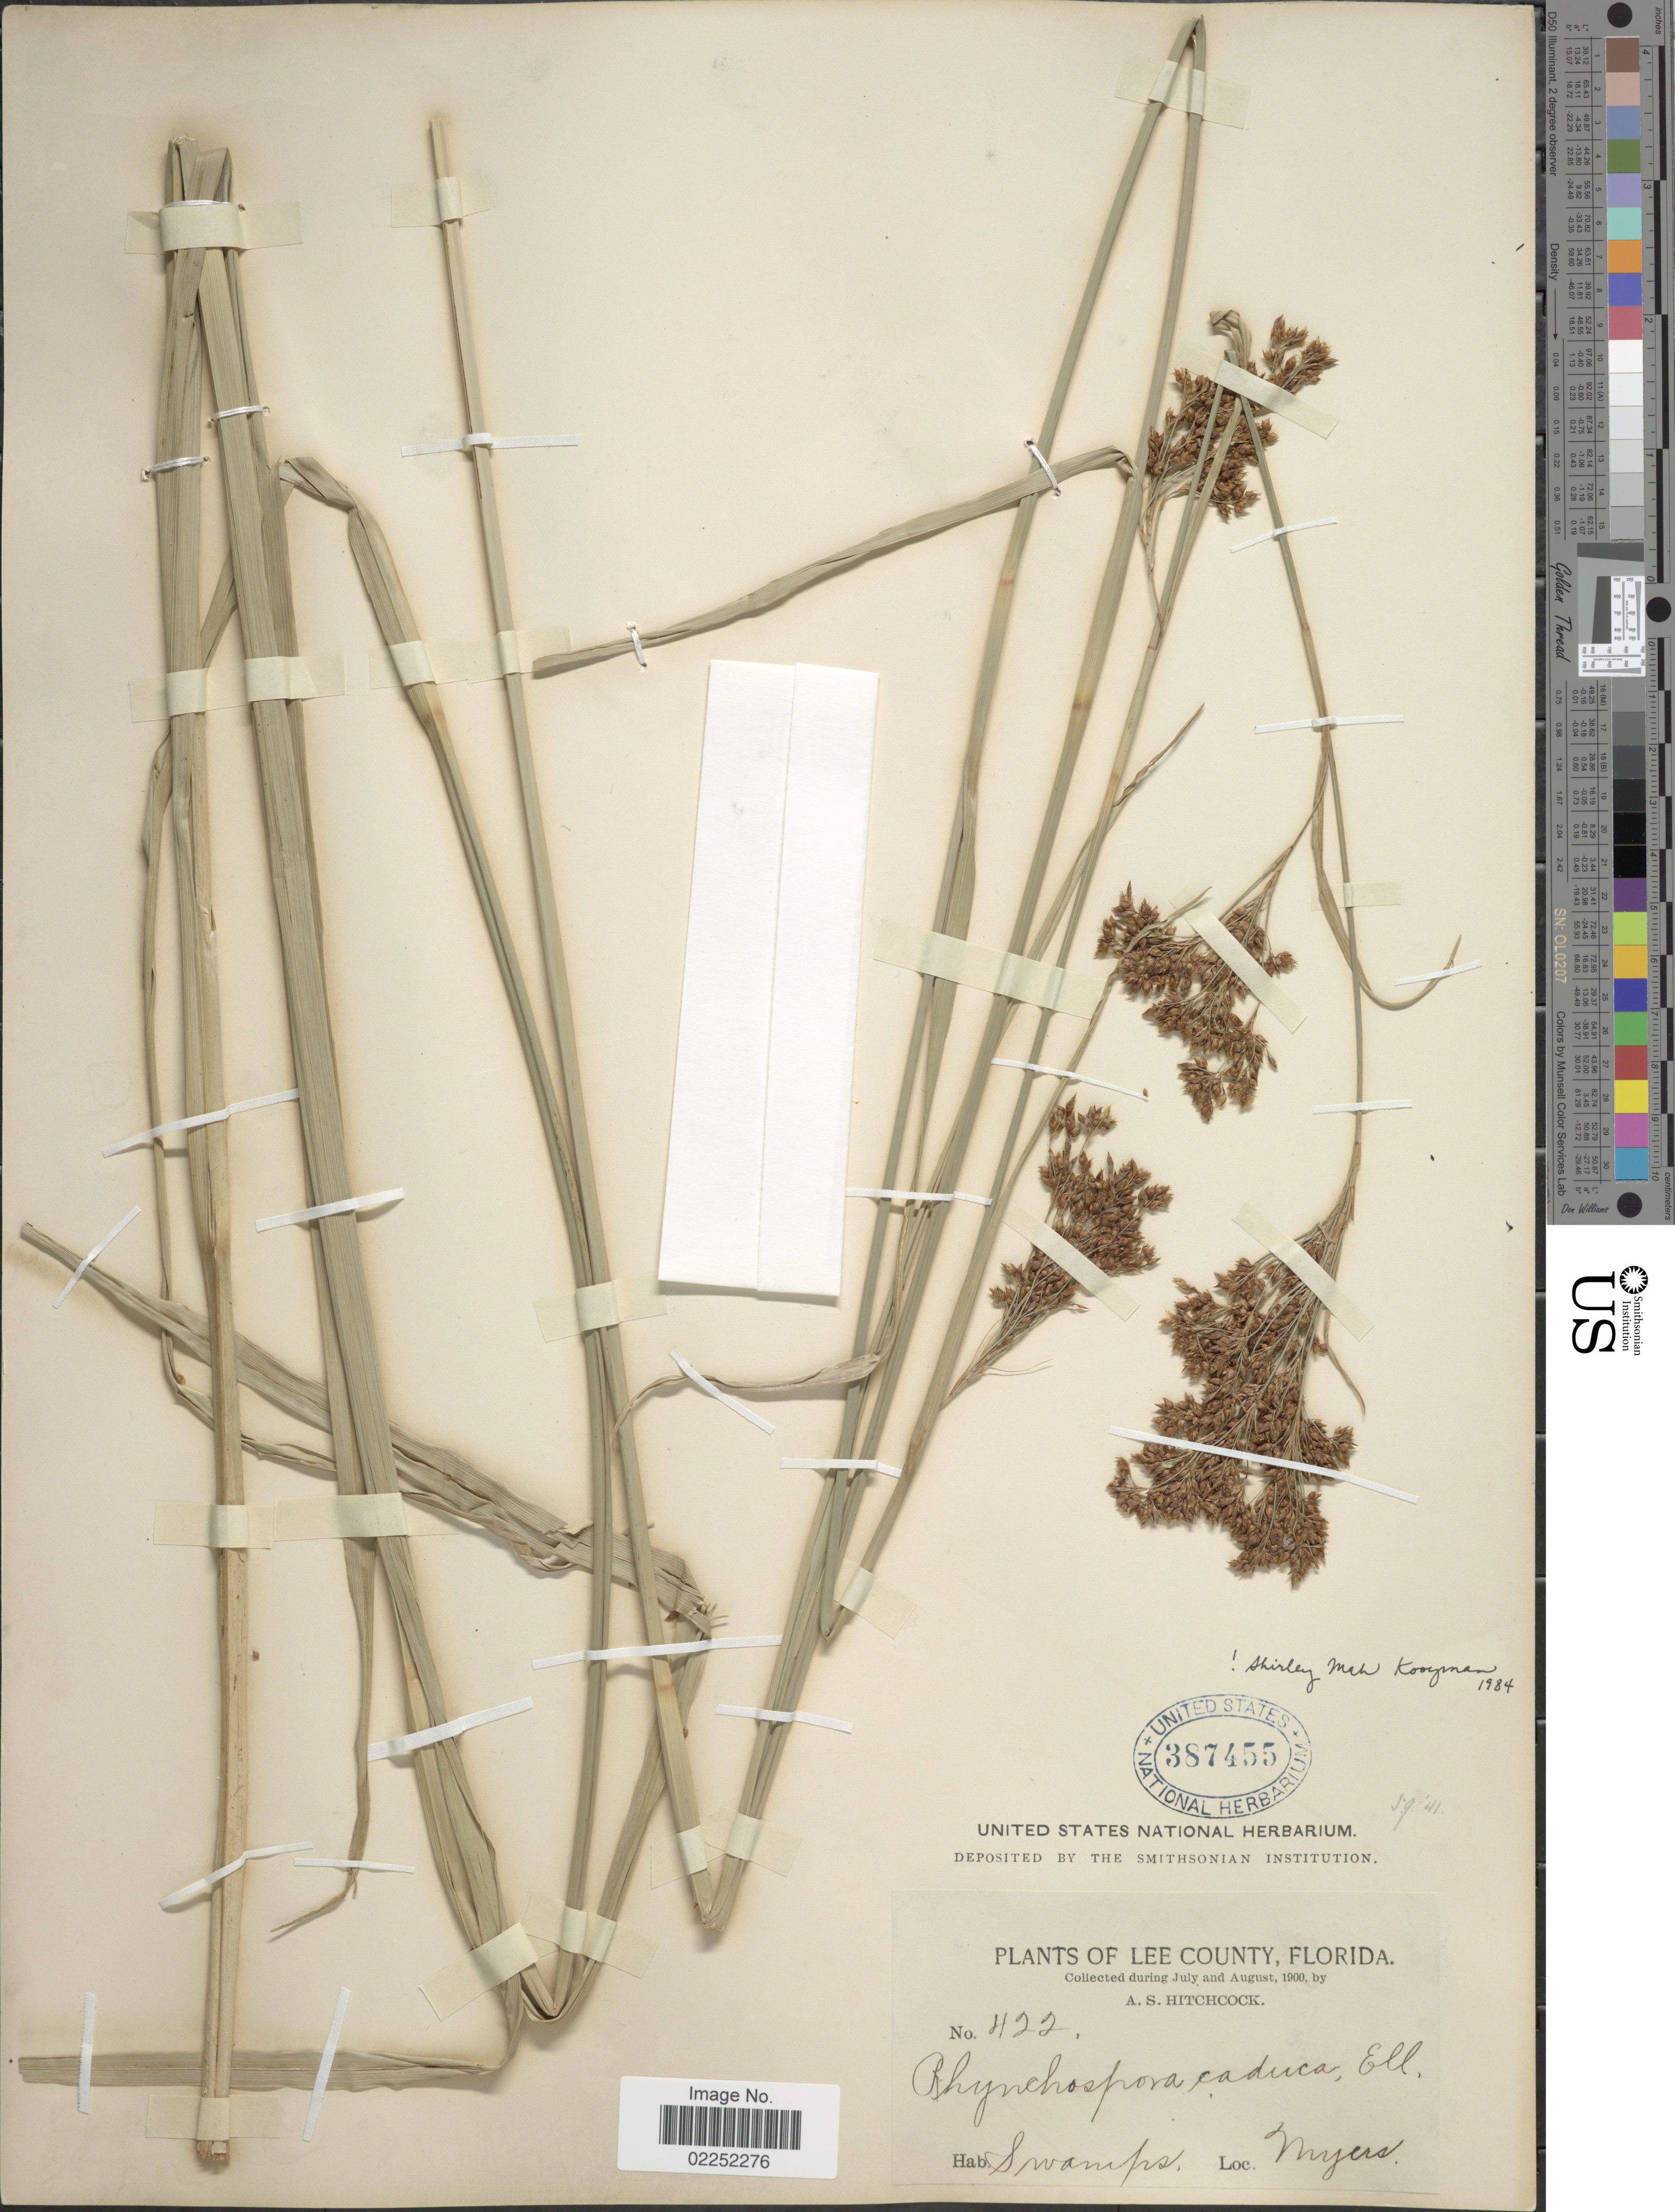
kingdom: Plantae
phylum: Tracheophyta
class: Liliopsida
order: Poales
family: Cyperaceae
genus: Rhynchospora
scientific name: Rhynchospora caduca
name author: Elliott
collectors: A. S. Hitchcock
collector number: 422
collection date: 1900-07/1900-08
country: United States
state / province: Florida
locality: Lee County, Swamps, Myers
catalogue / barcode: US 387455